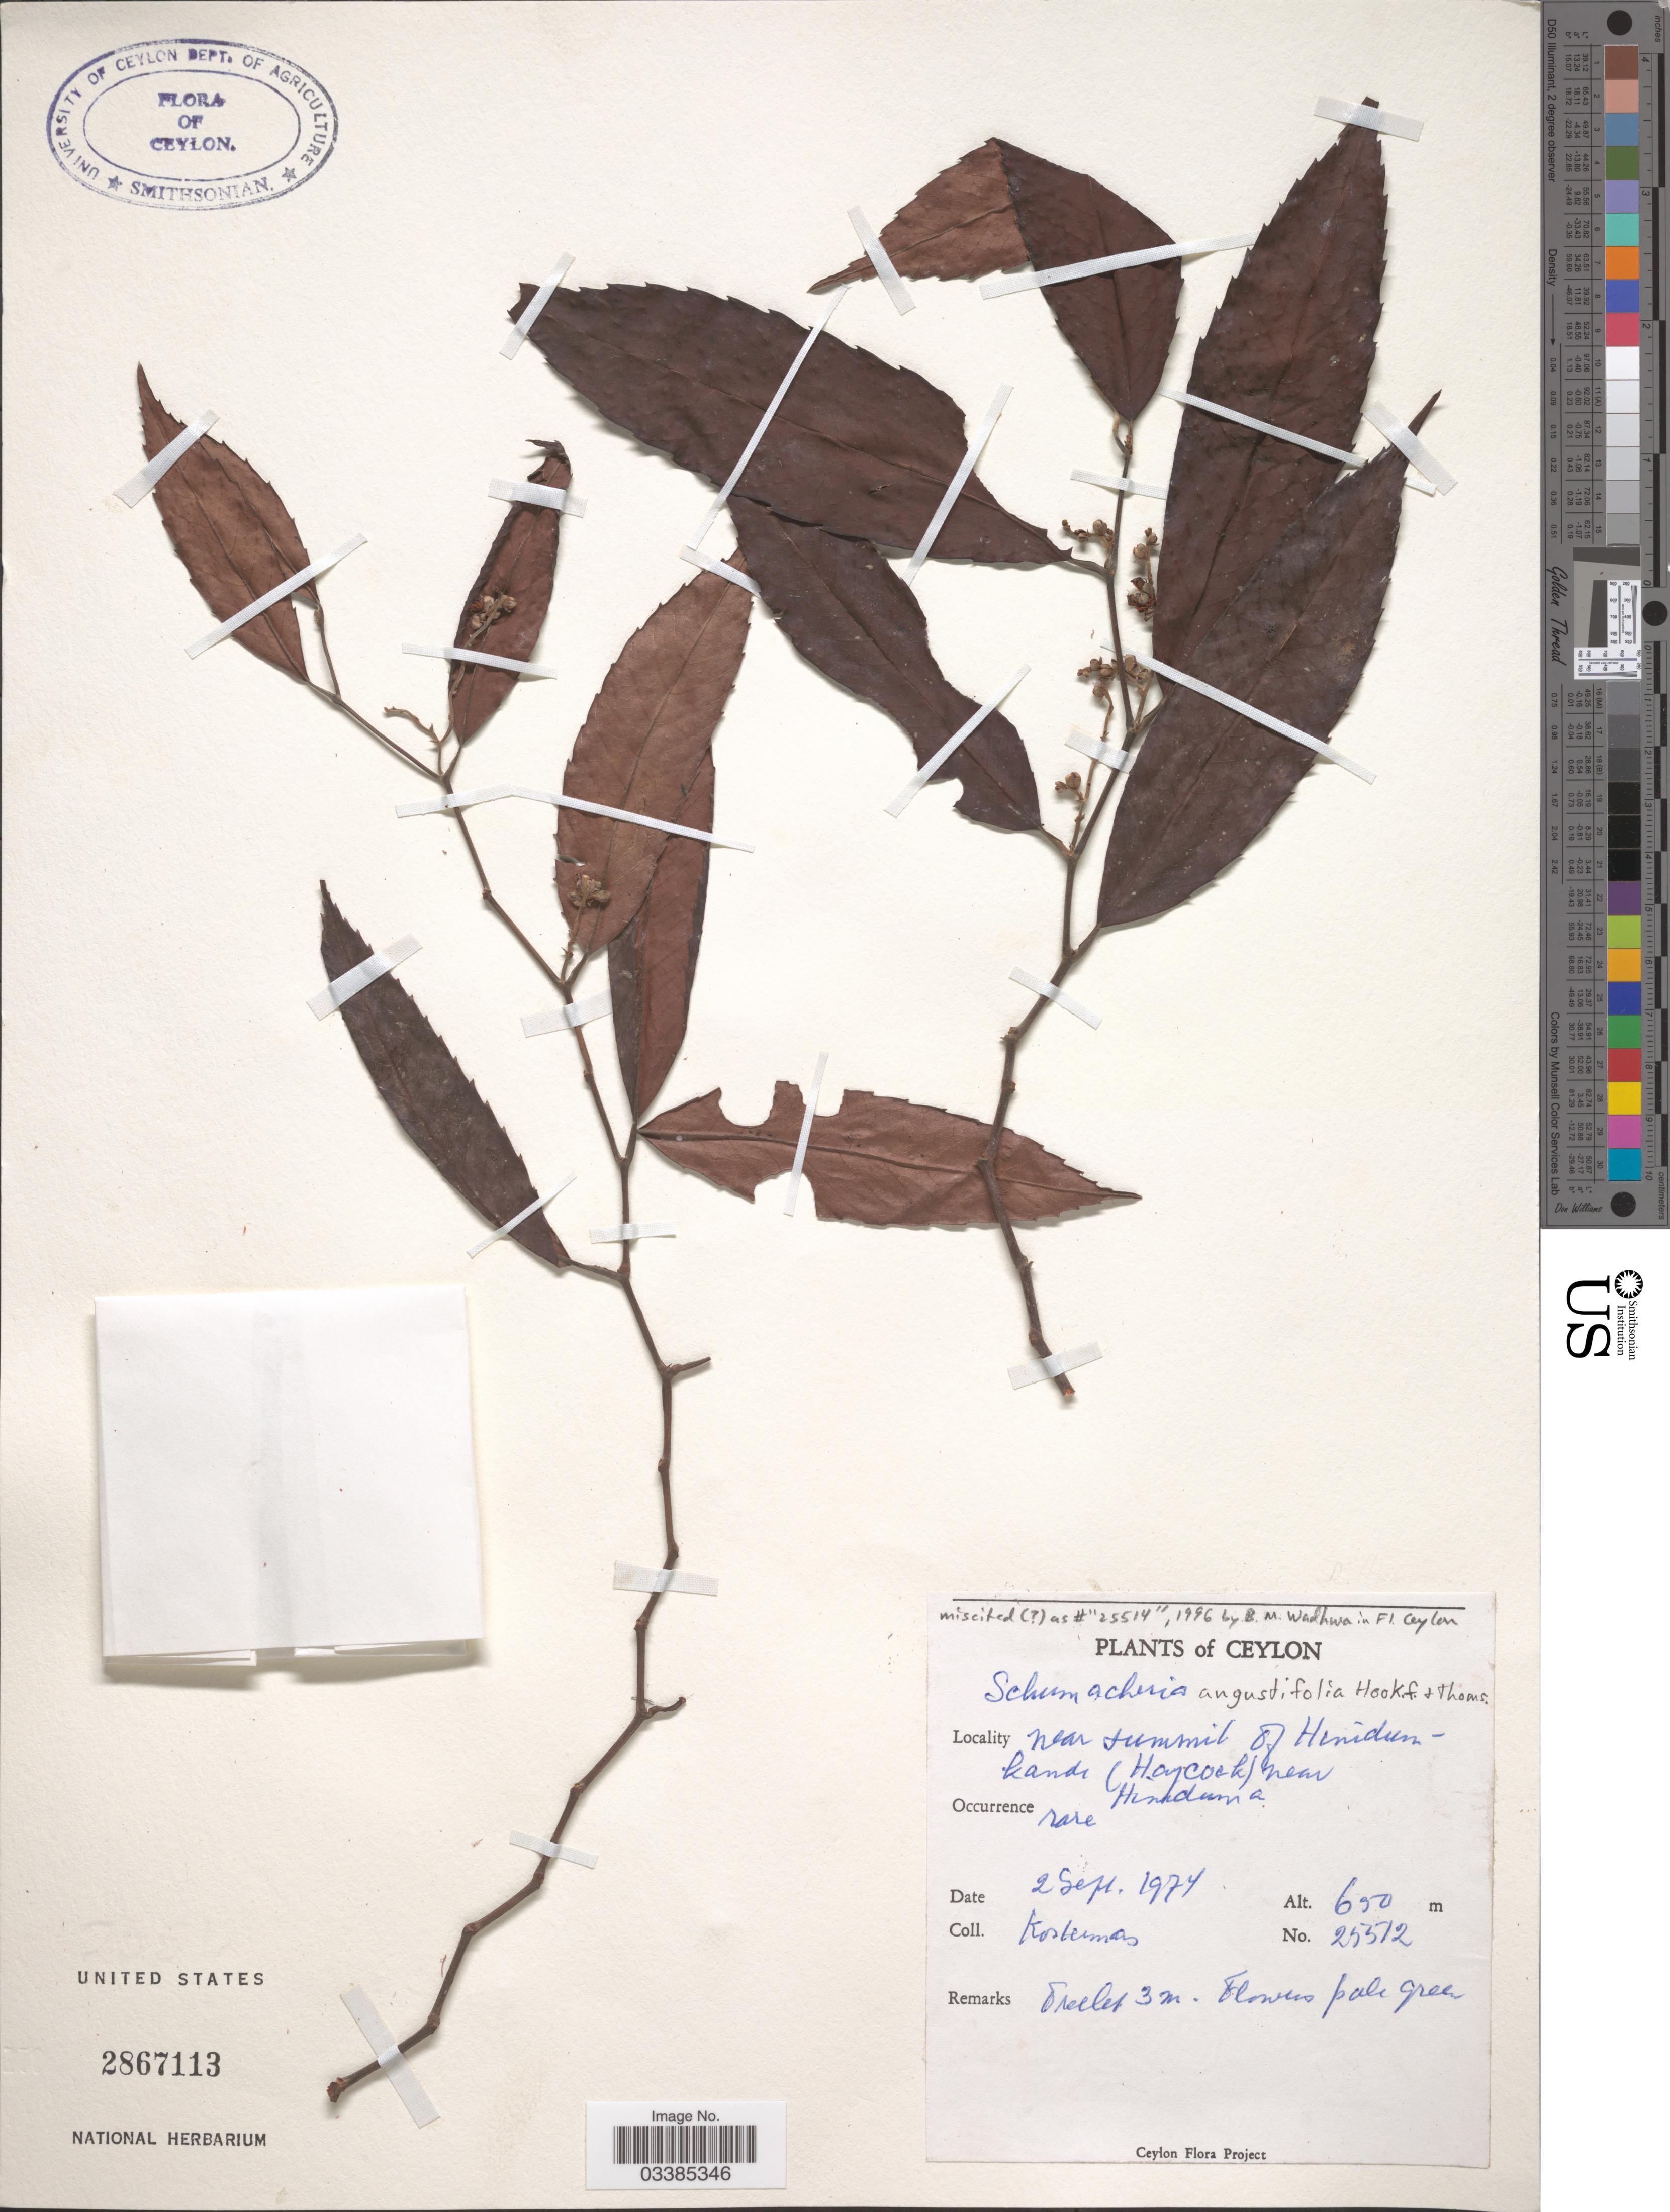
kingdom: Plantae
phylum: Tracheophyta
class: Magnoliopsida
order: Dilleniales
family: Dilleniaceae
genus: Schumacheria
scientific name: Schumacheria angustifolia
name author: Hook. f. & Thomson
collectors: Kostermans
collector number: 25512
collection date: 1974-09-02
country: Sri Lanka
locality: Ceylon. Near summit of Hinidumkande (Haycock) near Hiniduma.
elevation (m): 650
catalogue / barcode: US 2867113